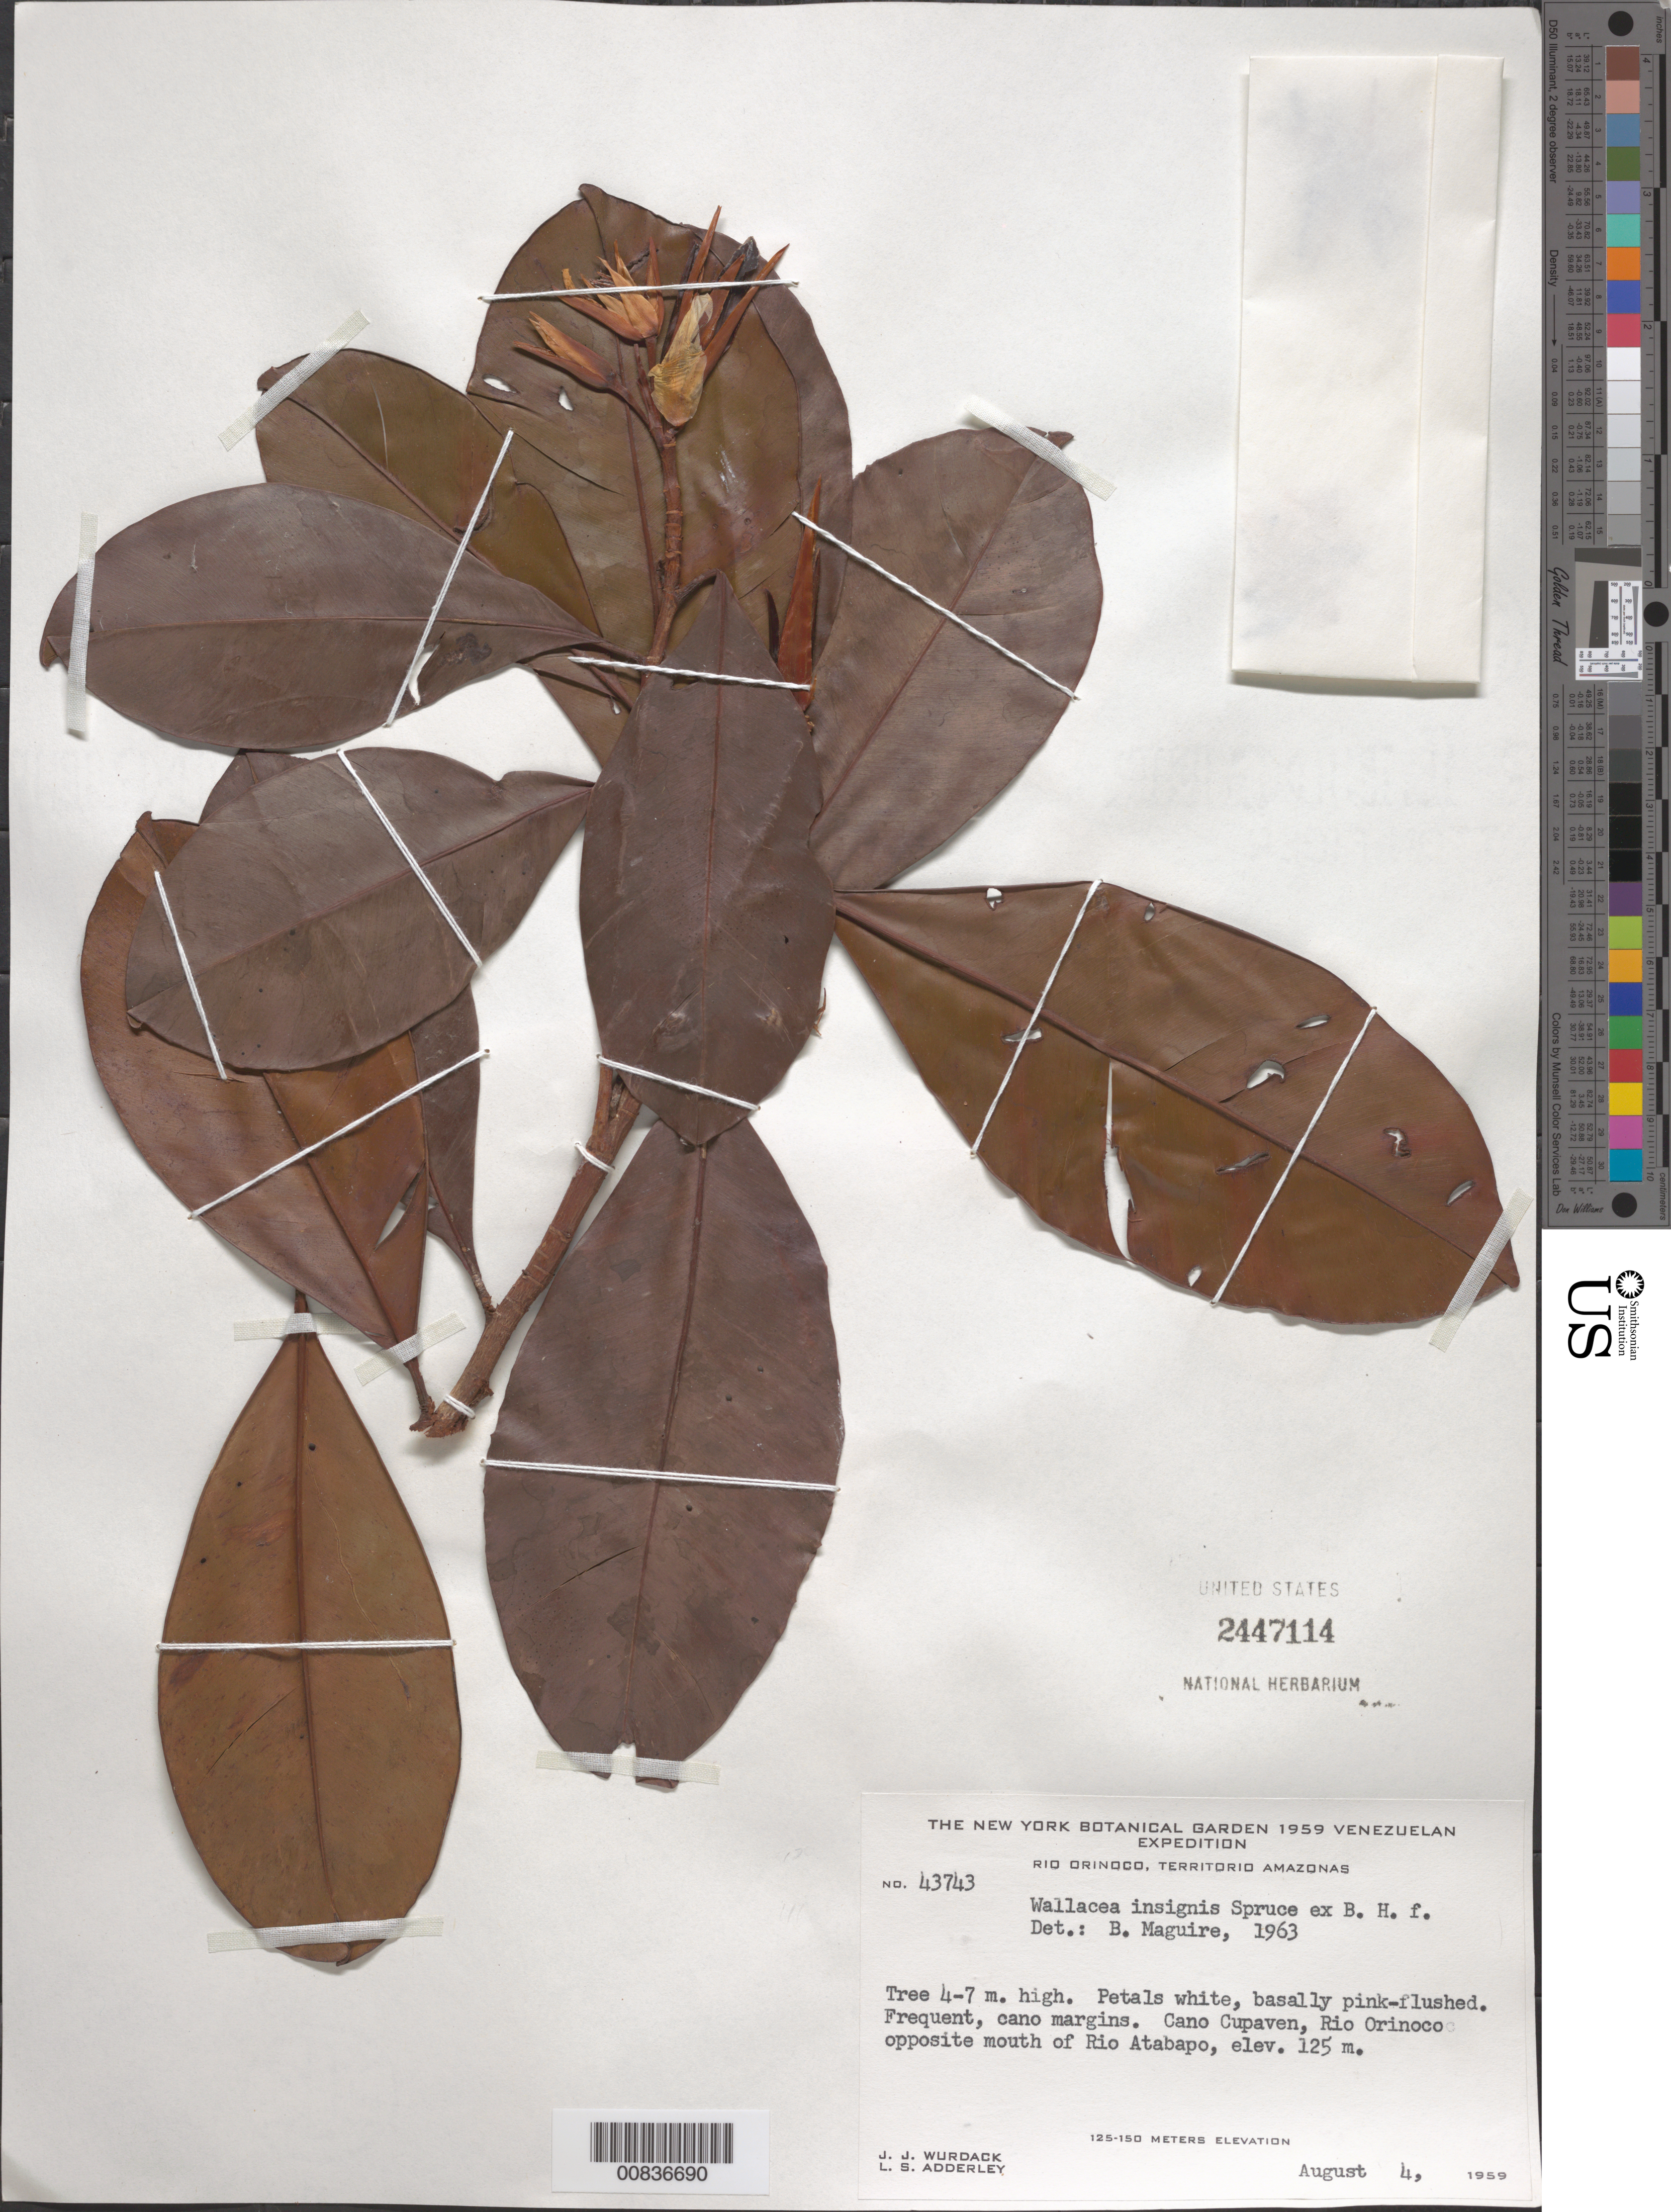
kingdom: Plantae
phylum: Tracheophyta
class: Magnoliopsida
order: Malpighiales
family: Ochnaceae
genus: Wallacea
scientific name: Wallacea insignis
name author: Spruce ex Benth. & Hook. f.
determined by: Maguire, Bassett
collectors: J. J. Wurdack & L. S. Adderley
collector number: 43743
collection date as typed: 4-Aug-59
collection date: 1959-08-04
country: Venezuela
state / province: Amazonas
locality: Caño Cupaven, Río Orinoco, opposite mouth of Río Atabapo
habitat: Caño margins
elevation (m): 125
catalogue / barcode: US 2447114